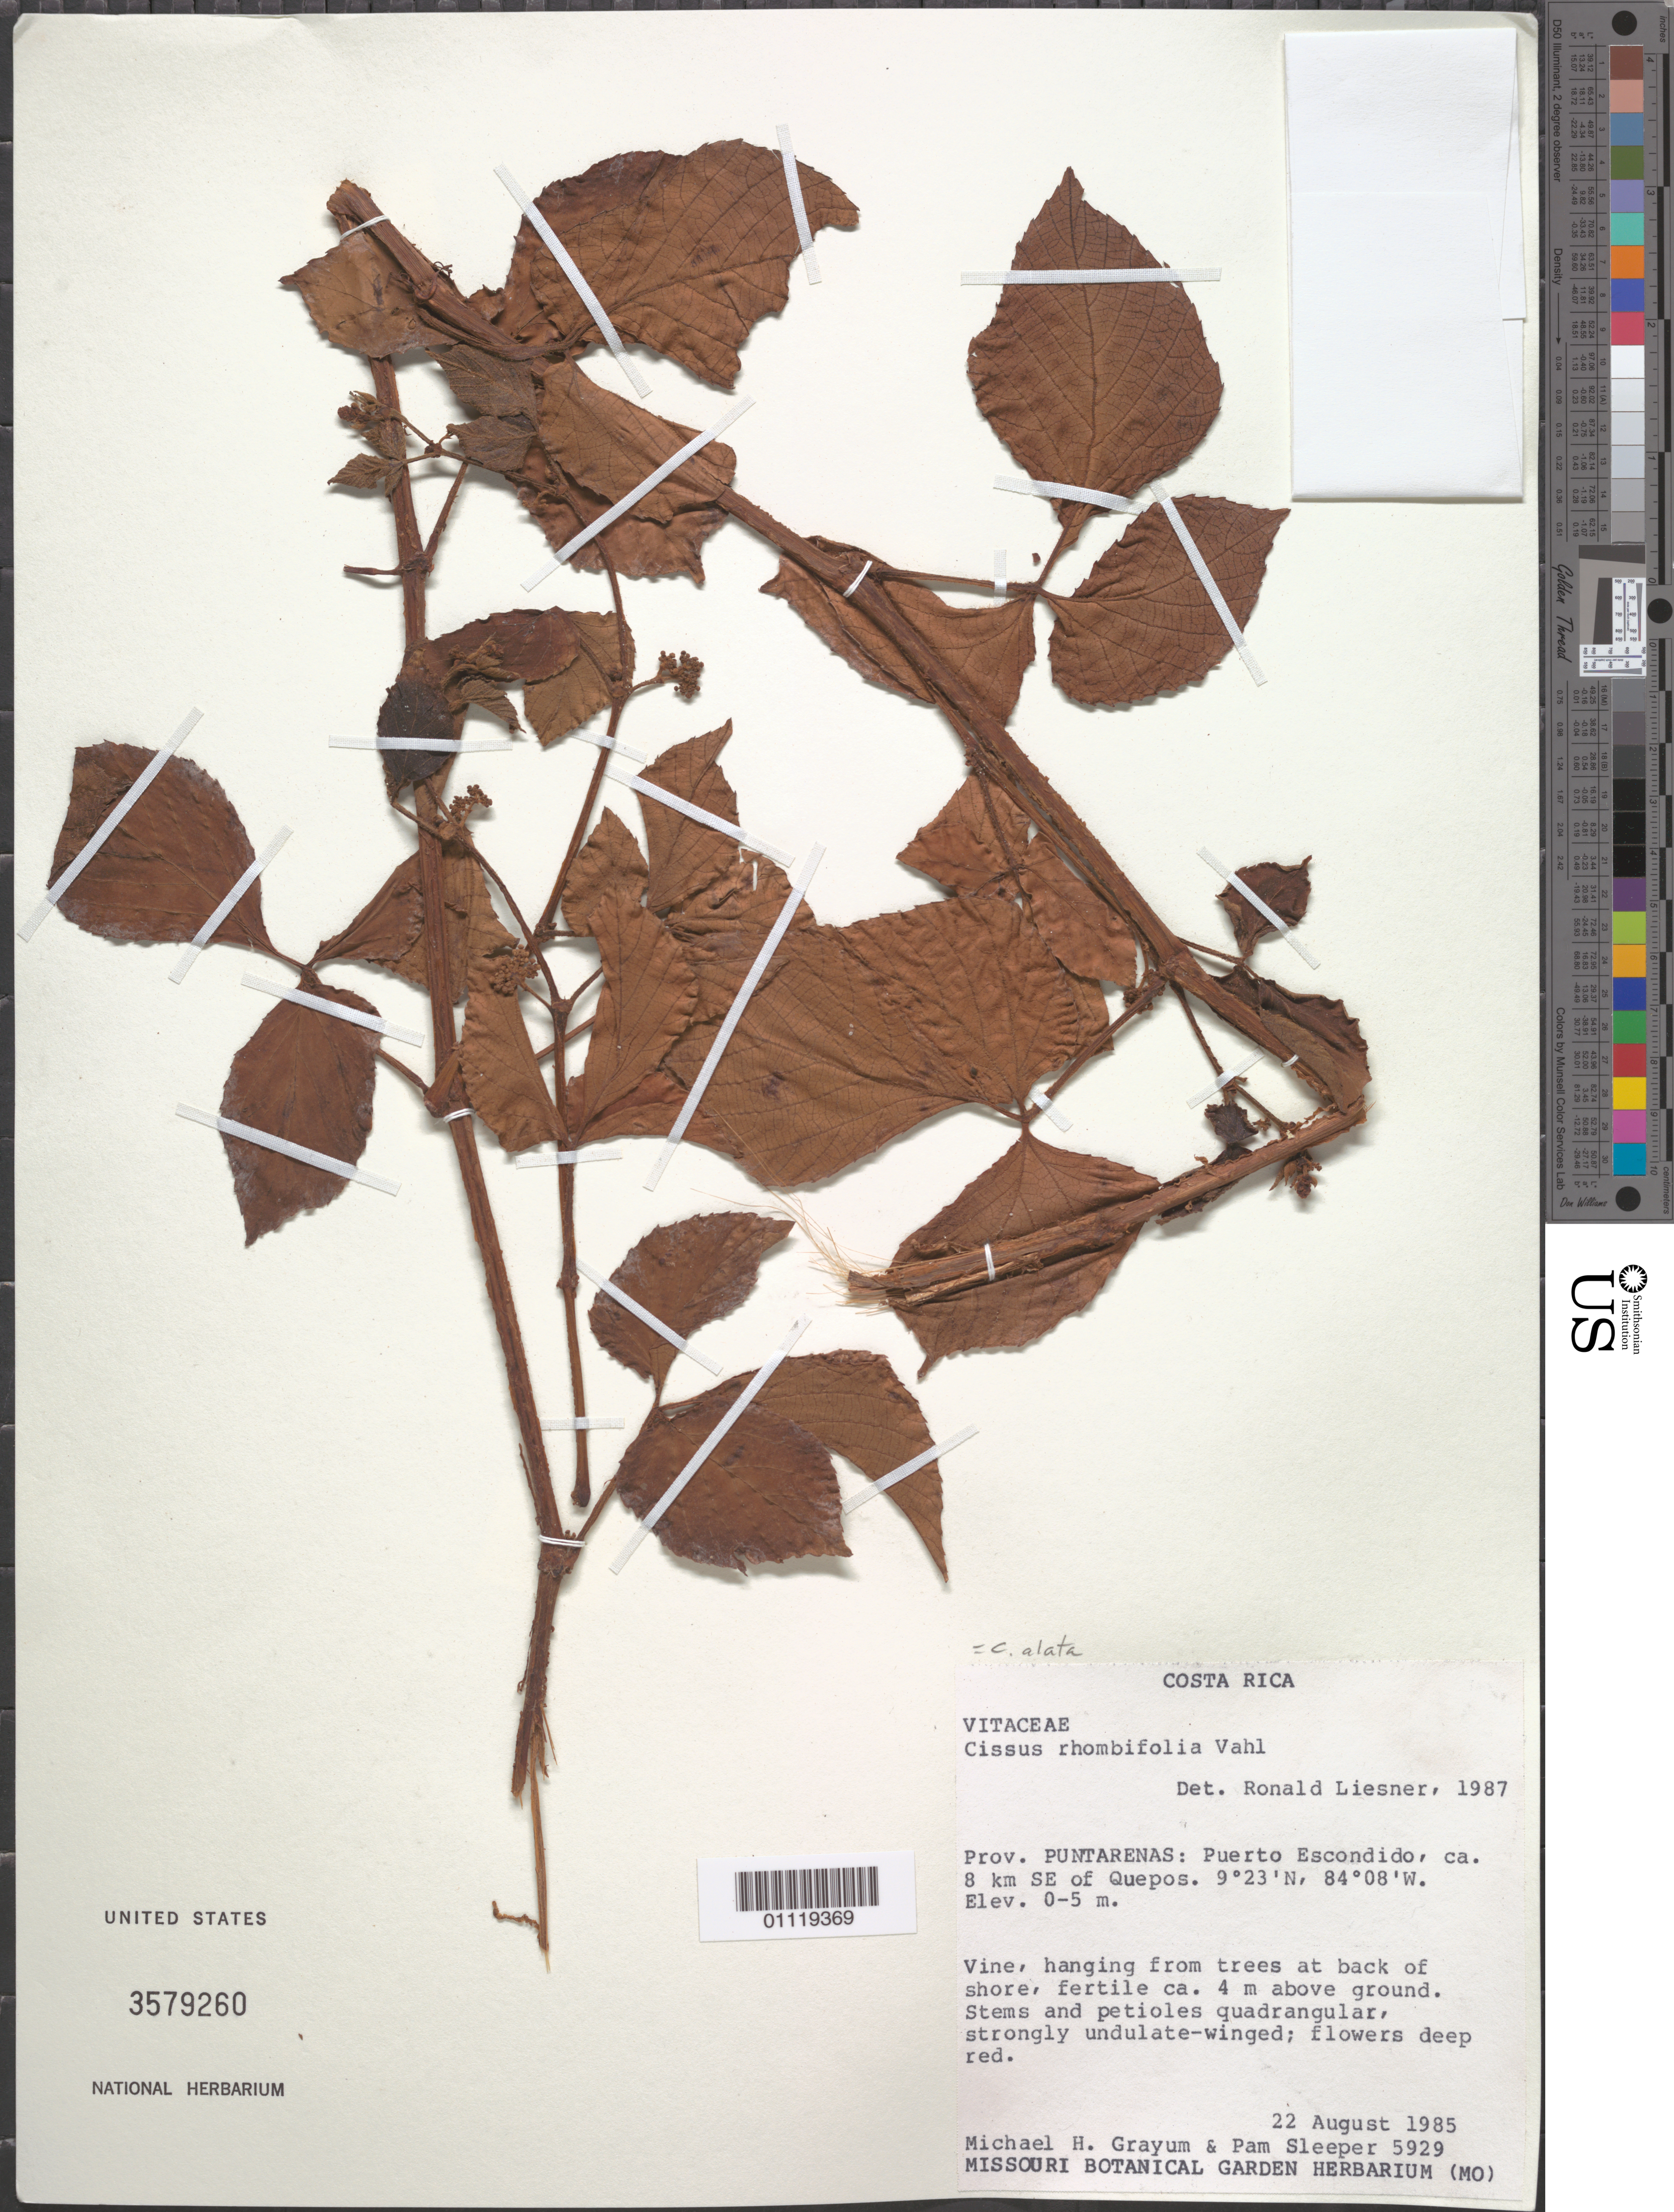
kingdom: Plantae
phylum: Tracheophyta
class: Magnoliopsida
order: Vitales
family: Vitaceae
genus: Cissus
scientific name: Cissus alata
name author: Jacq.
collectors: M. H. Grayum & P. Sleeper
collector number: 5929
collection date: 1985-08-22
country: Costa Rica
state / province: Puntarenas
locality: Puerto Escondido, 8 km SE of Quepos.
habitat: Vine, hanging from trees at back of shore.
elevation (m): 5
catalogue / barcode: US 3579260